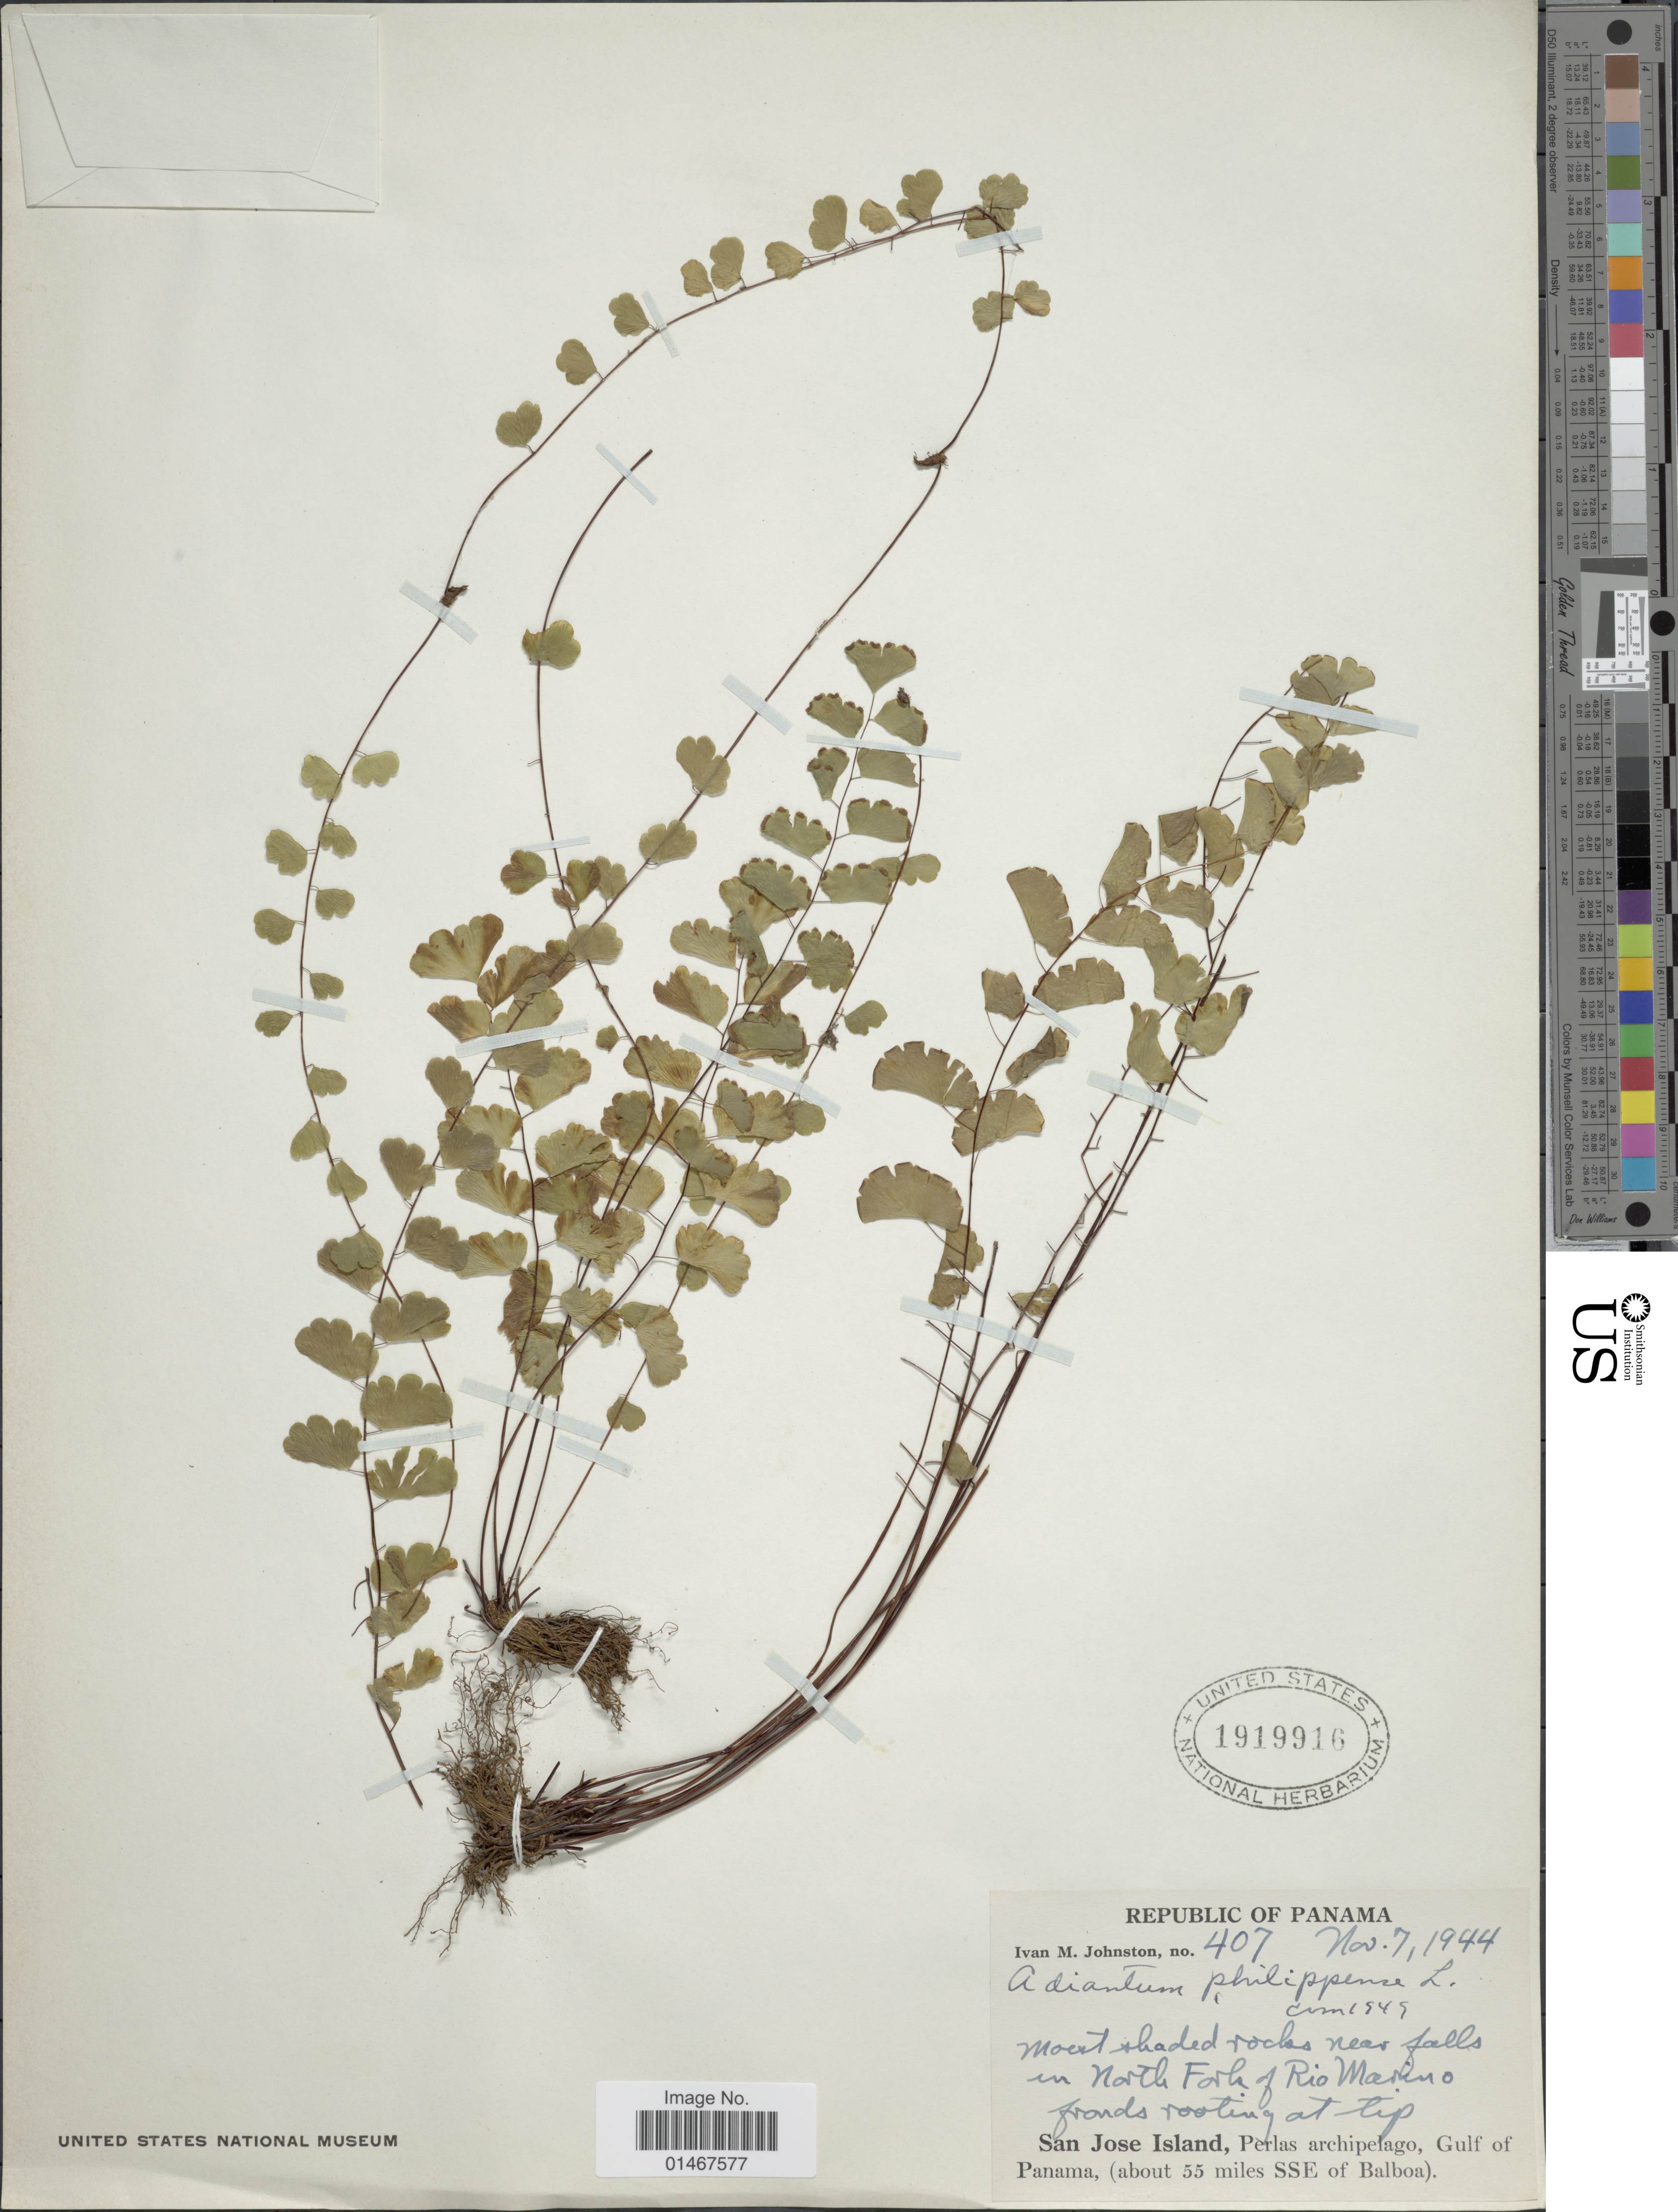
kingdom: Plantae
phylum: Tracheophyta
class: Polypodiopsida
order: Polypodiales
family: Pteridaceae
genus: Adiantum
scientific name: Adiantum philippense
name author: L.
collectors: I.M. Johnston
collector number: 407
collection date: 1944-11-07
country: Panama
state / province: Panamá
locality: Republic of Panama. Most shaded rocks near falls in North Fork at Rio Marino. San Jose Island, Perlas archipelago, Gulf of Panama, (about 55 miles SSE of Balboa).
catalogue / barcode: US 1919916